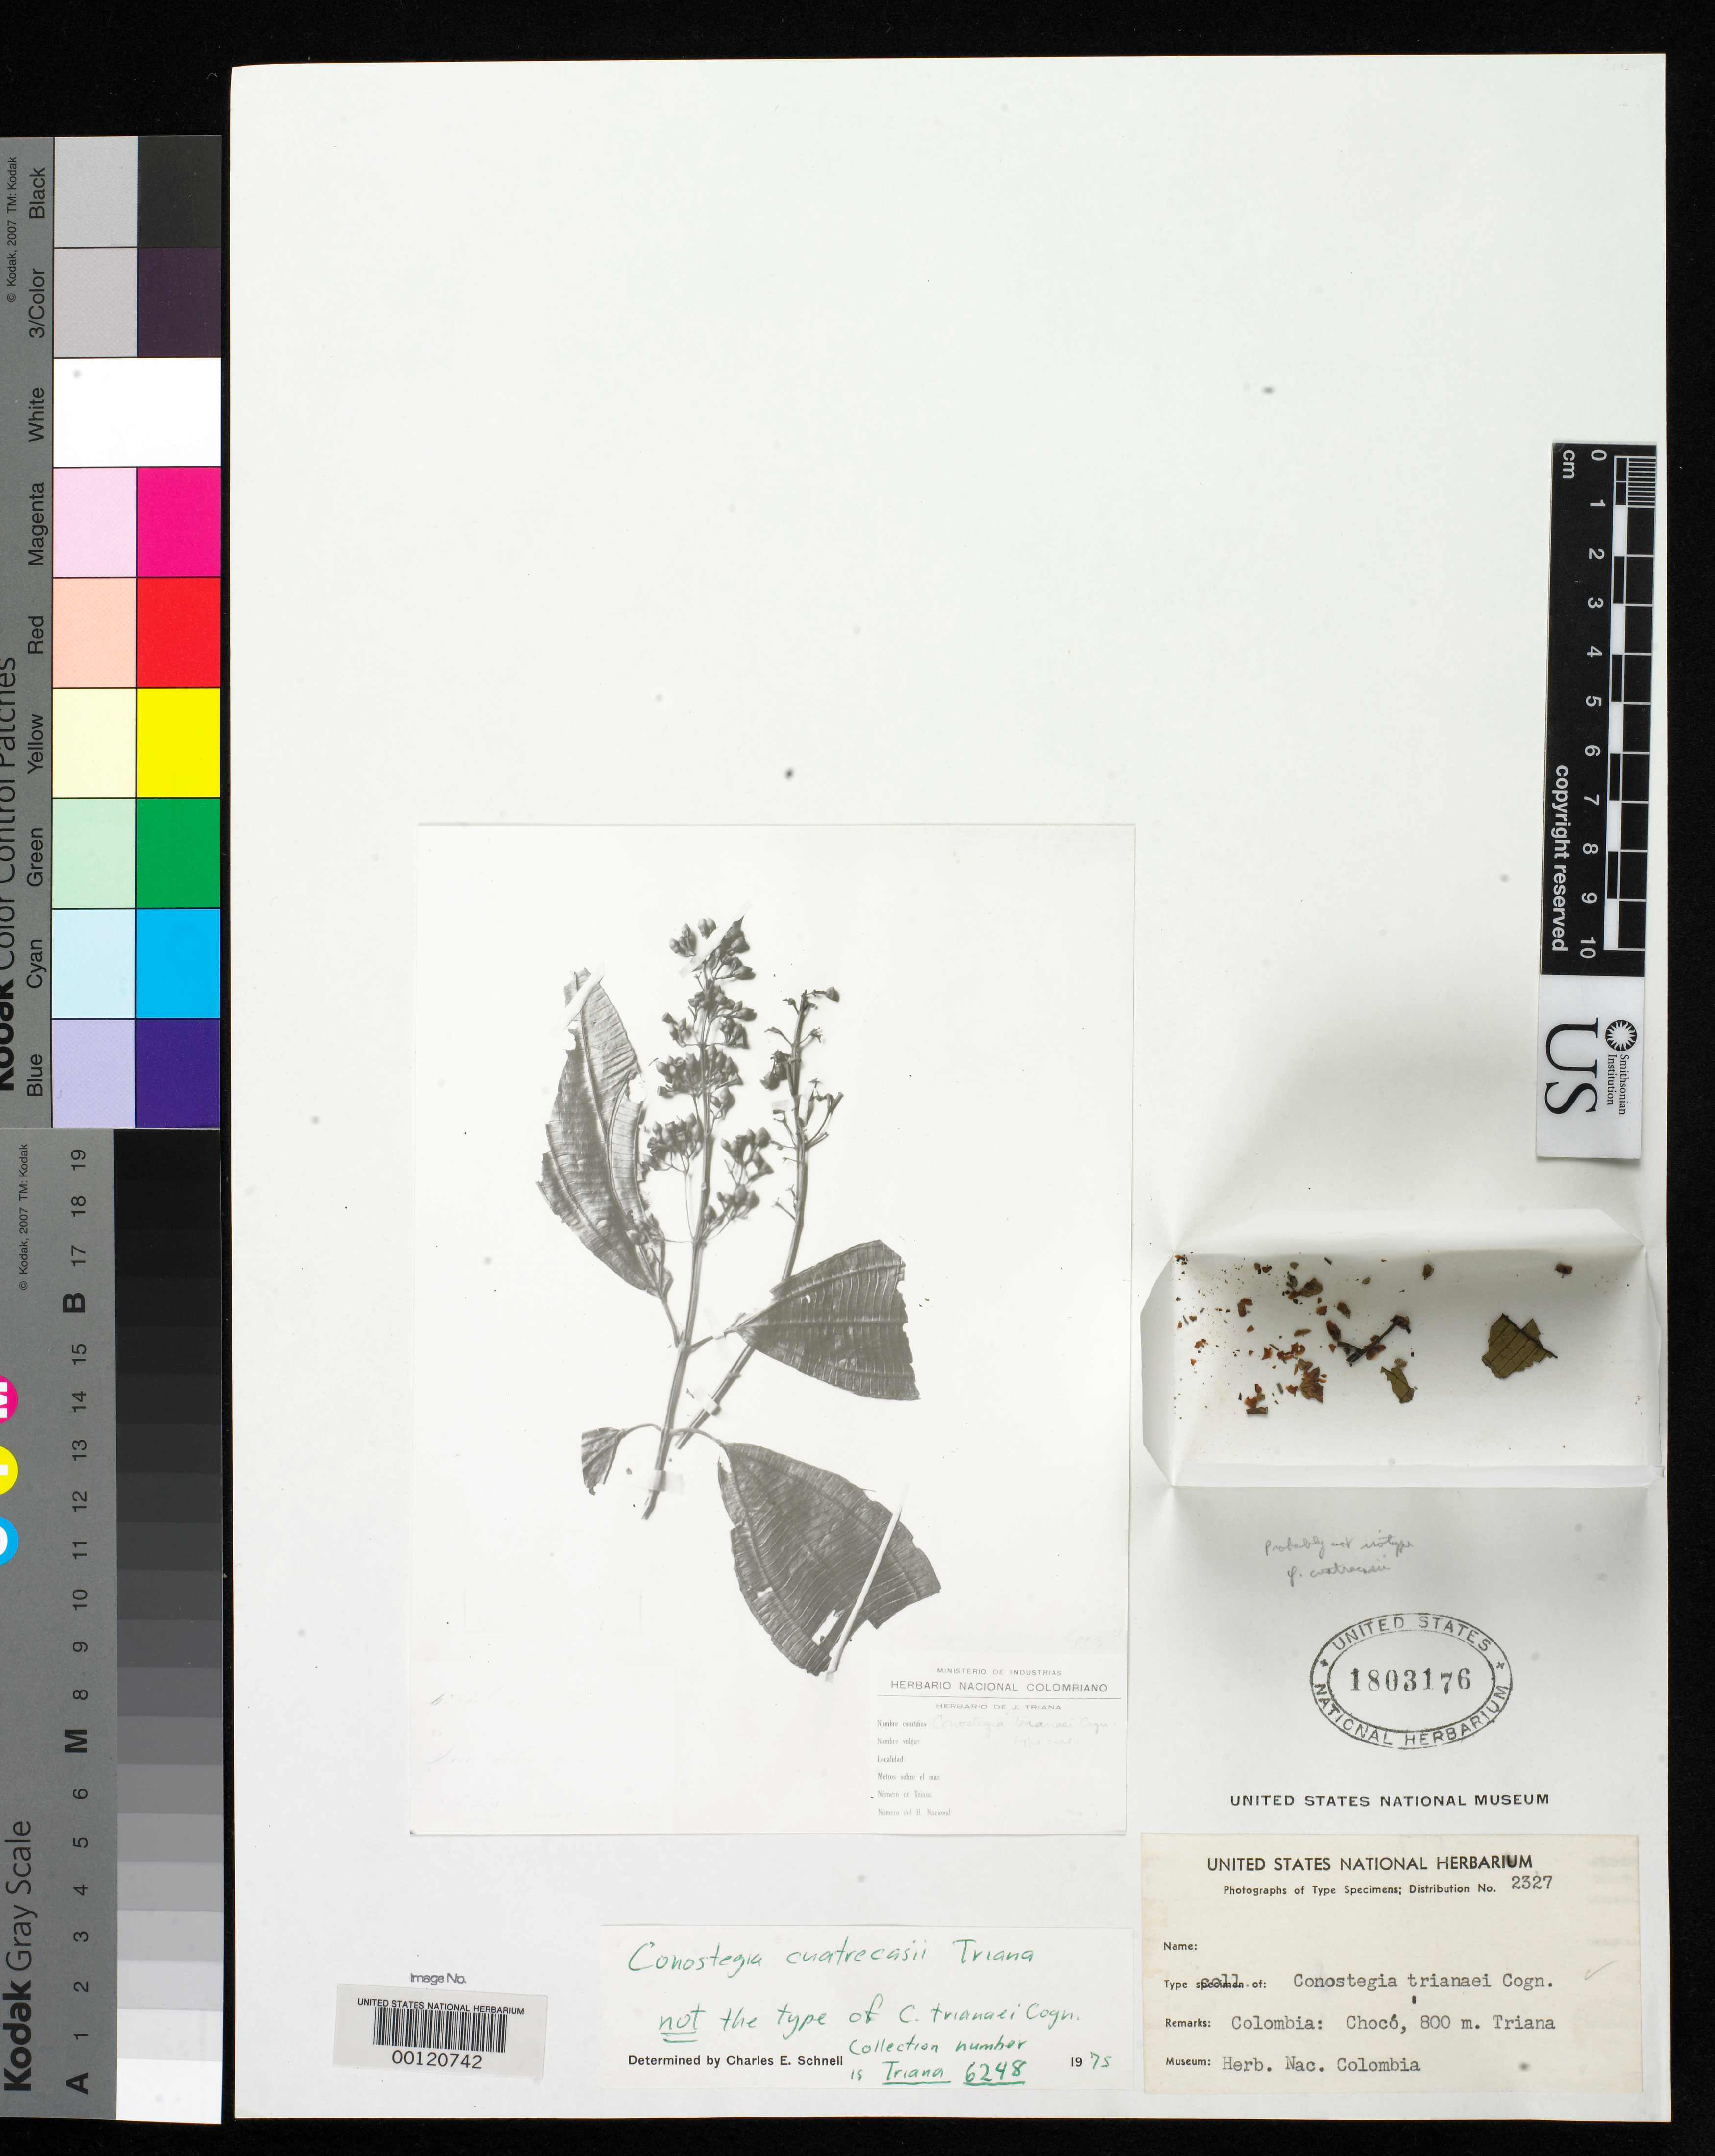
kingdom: Plantae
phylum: Tracheophyta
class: Magnoliopsida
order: Myrtales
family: Melastomataceae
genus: Conostegia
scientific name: Conostegia trianaei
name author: Cogn. in A. DC.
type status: Type Fragment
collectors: J. J. Triana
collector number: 2327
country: Colombia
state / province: Chocó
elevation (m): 800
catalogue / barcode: US 1803176